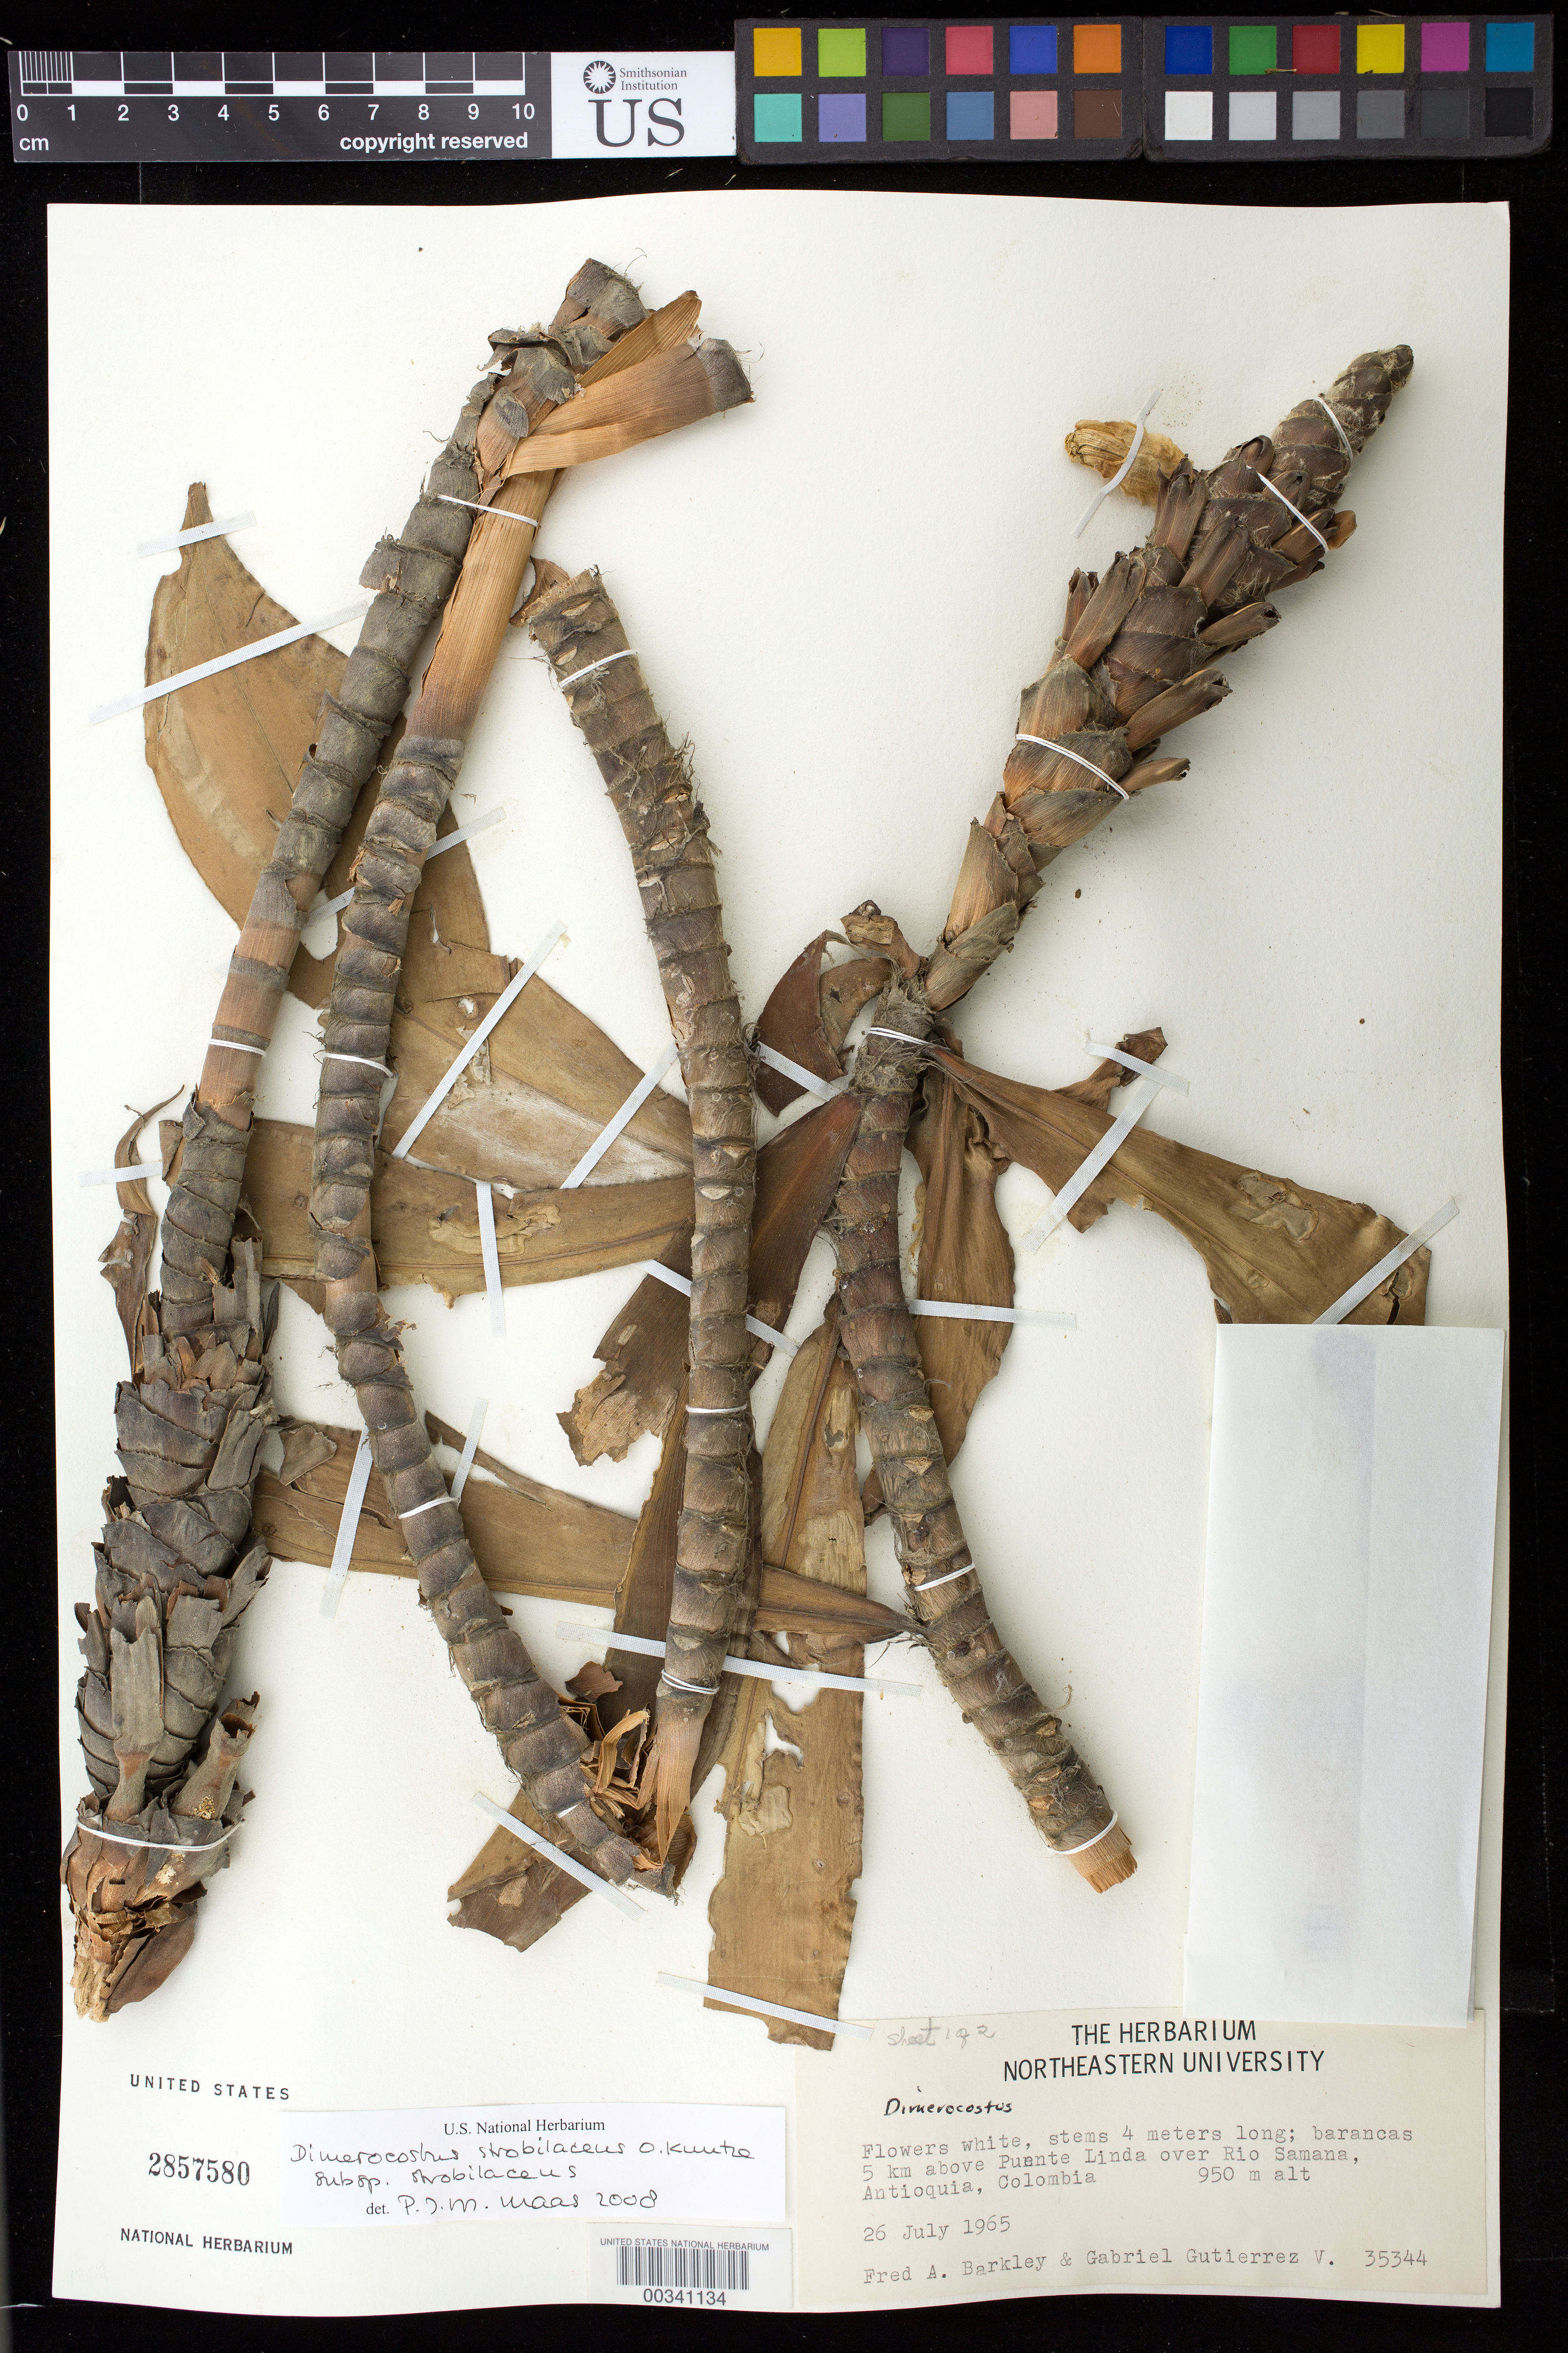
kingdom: Plantae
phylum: Tracheophyta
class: Liliopsida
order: Zingiberales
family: Costaceae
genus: Dimerocostus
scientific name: Dimerocostus strobilaceus subsp. strobilaceus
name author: Kuntze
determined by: Maas van de Kamer, H.; Maas, P. J.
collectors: F. A. Barkley & G. Gutiérrez V.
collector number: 35344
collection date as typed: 26 Jul 1965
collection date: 1965-07-26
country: Colombia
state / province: Antioquia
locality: Barancas 5 km above Puente Linda over Rio Samana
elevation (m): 950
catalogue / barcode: US 2857580